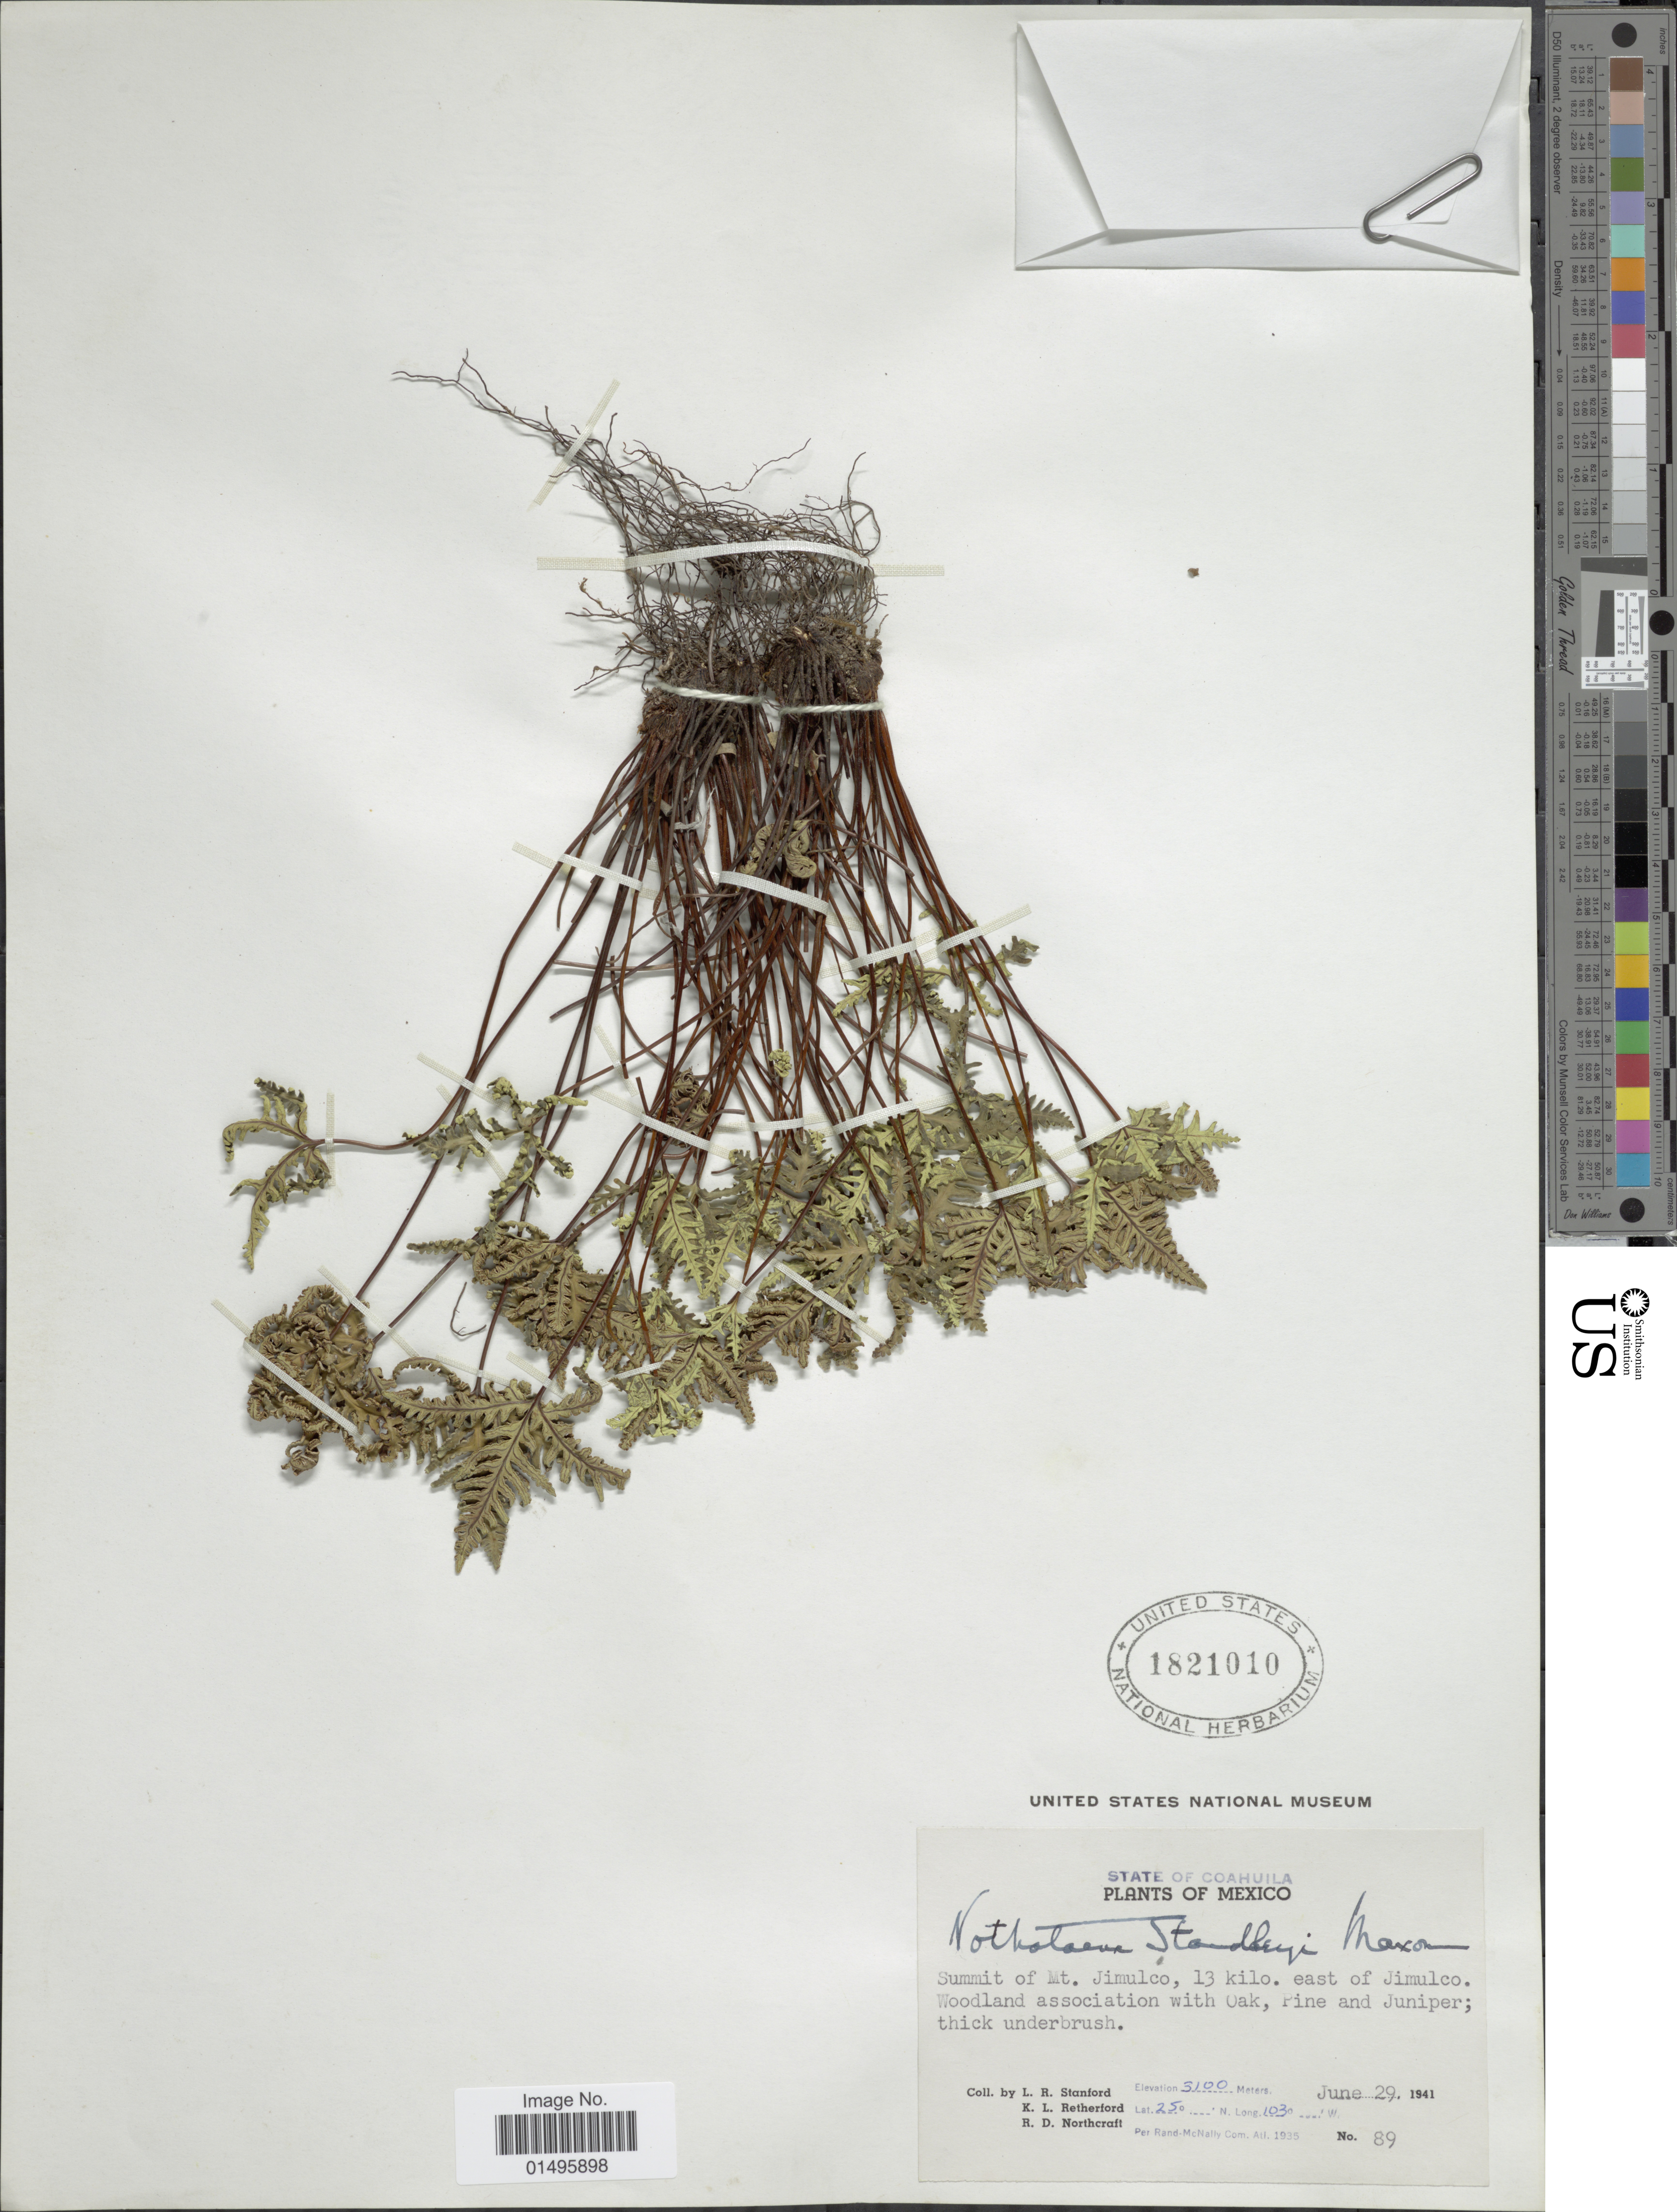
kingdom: Plantae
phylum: Tracheophyta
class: Polypodiopsida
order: Polypodiales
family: Pteridaceae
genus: Notholaena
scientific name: Notholaena standleyi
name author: Maxon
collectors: L. R. Stanford, K. Retherford & R. Northcraft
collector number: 89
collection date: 1941-06-29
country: Mexico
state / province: Coahuila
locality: Mexico, Summit of Mt. Jimulco, 13 kilo. east of Jimulco.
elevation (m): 3100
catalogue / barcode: US 1821010